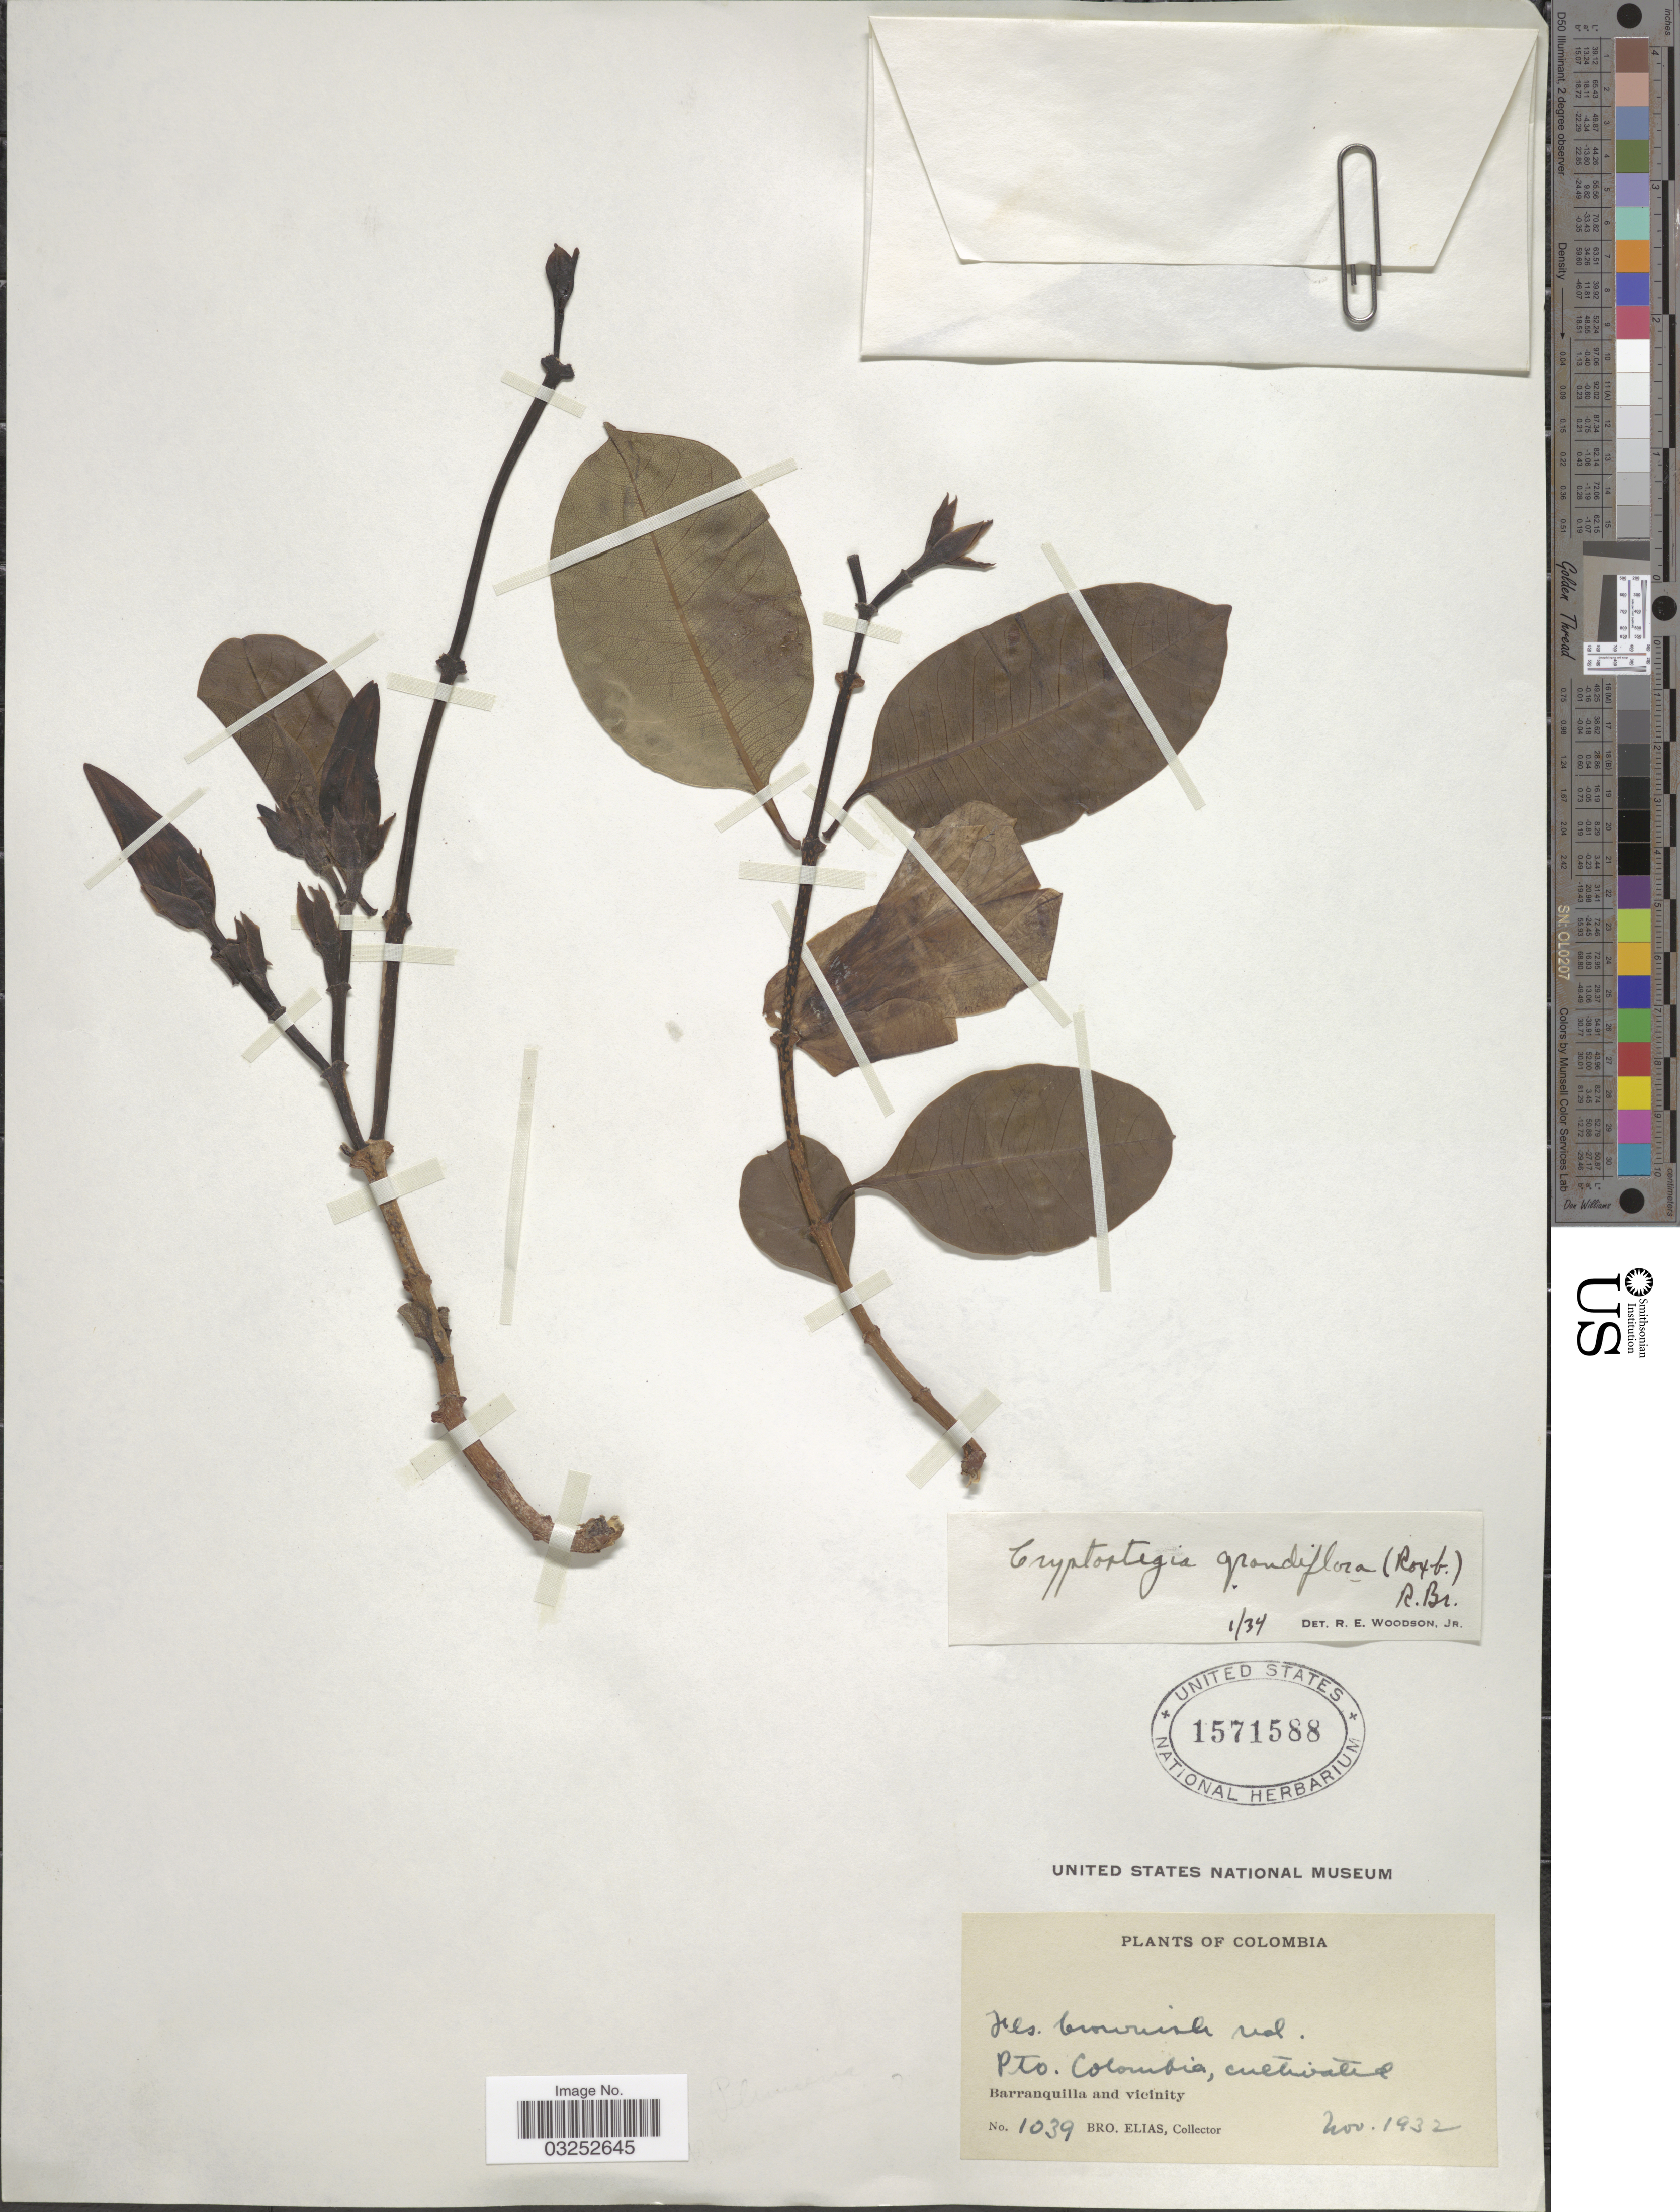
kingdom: Plantae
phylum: Tracheophyta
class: Magnoliopsida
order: Gentianales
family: Apocynaceae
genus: Cryptostegia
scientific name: Cryptostegia grandiflora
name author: Roxb. ex R. Br.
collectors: Bro. Elias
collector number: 1039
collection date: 1932-11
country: Colombia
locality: Pto. Colombia, Barranquilla and vicinity.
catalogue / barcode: US 1571588